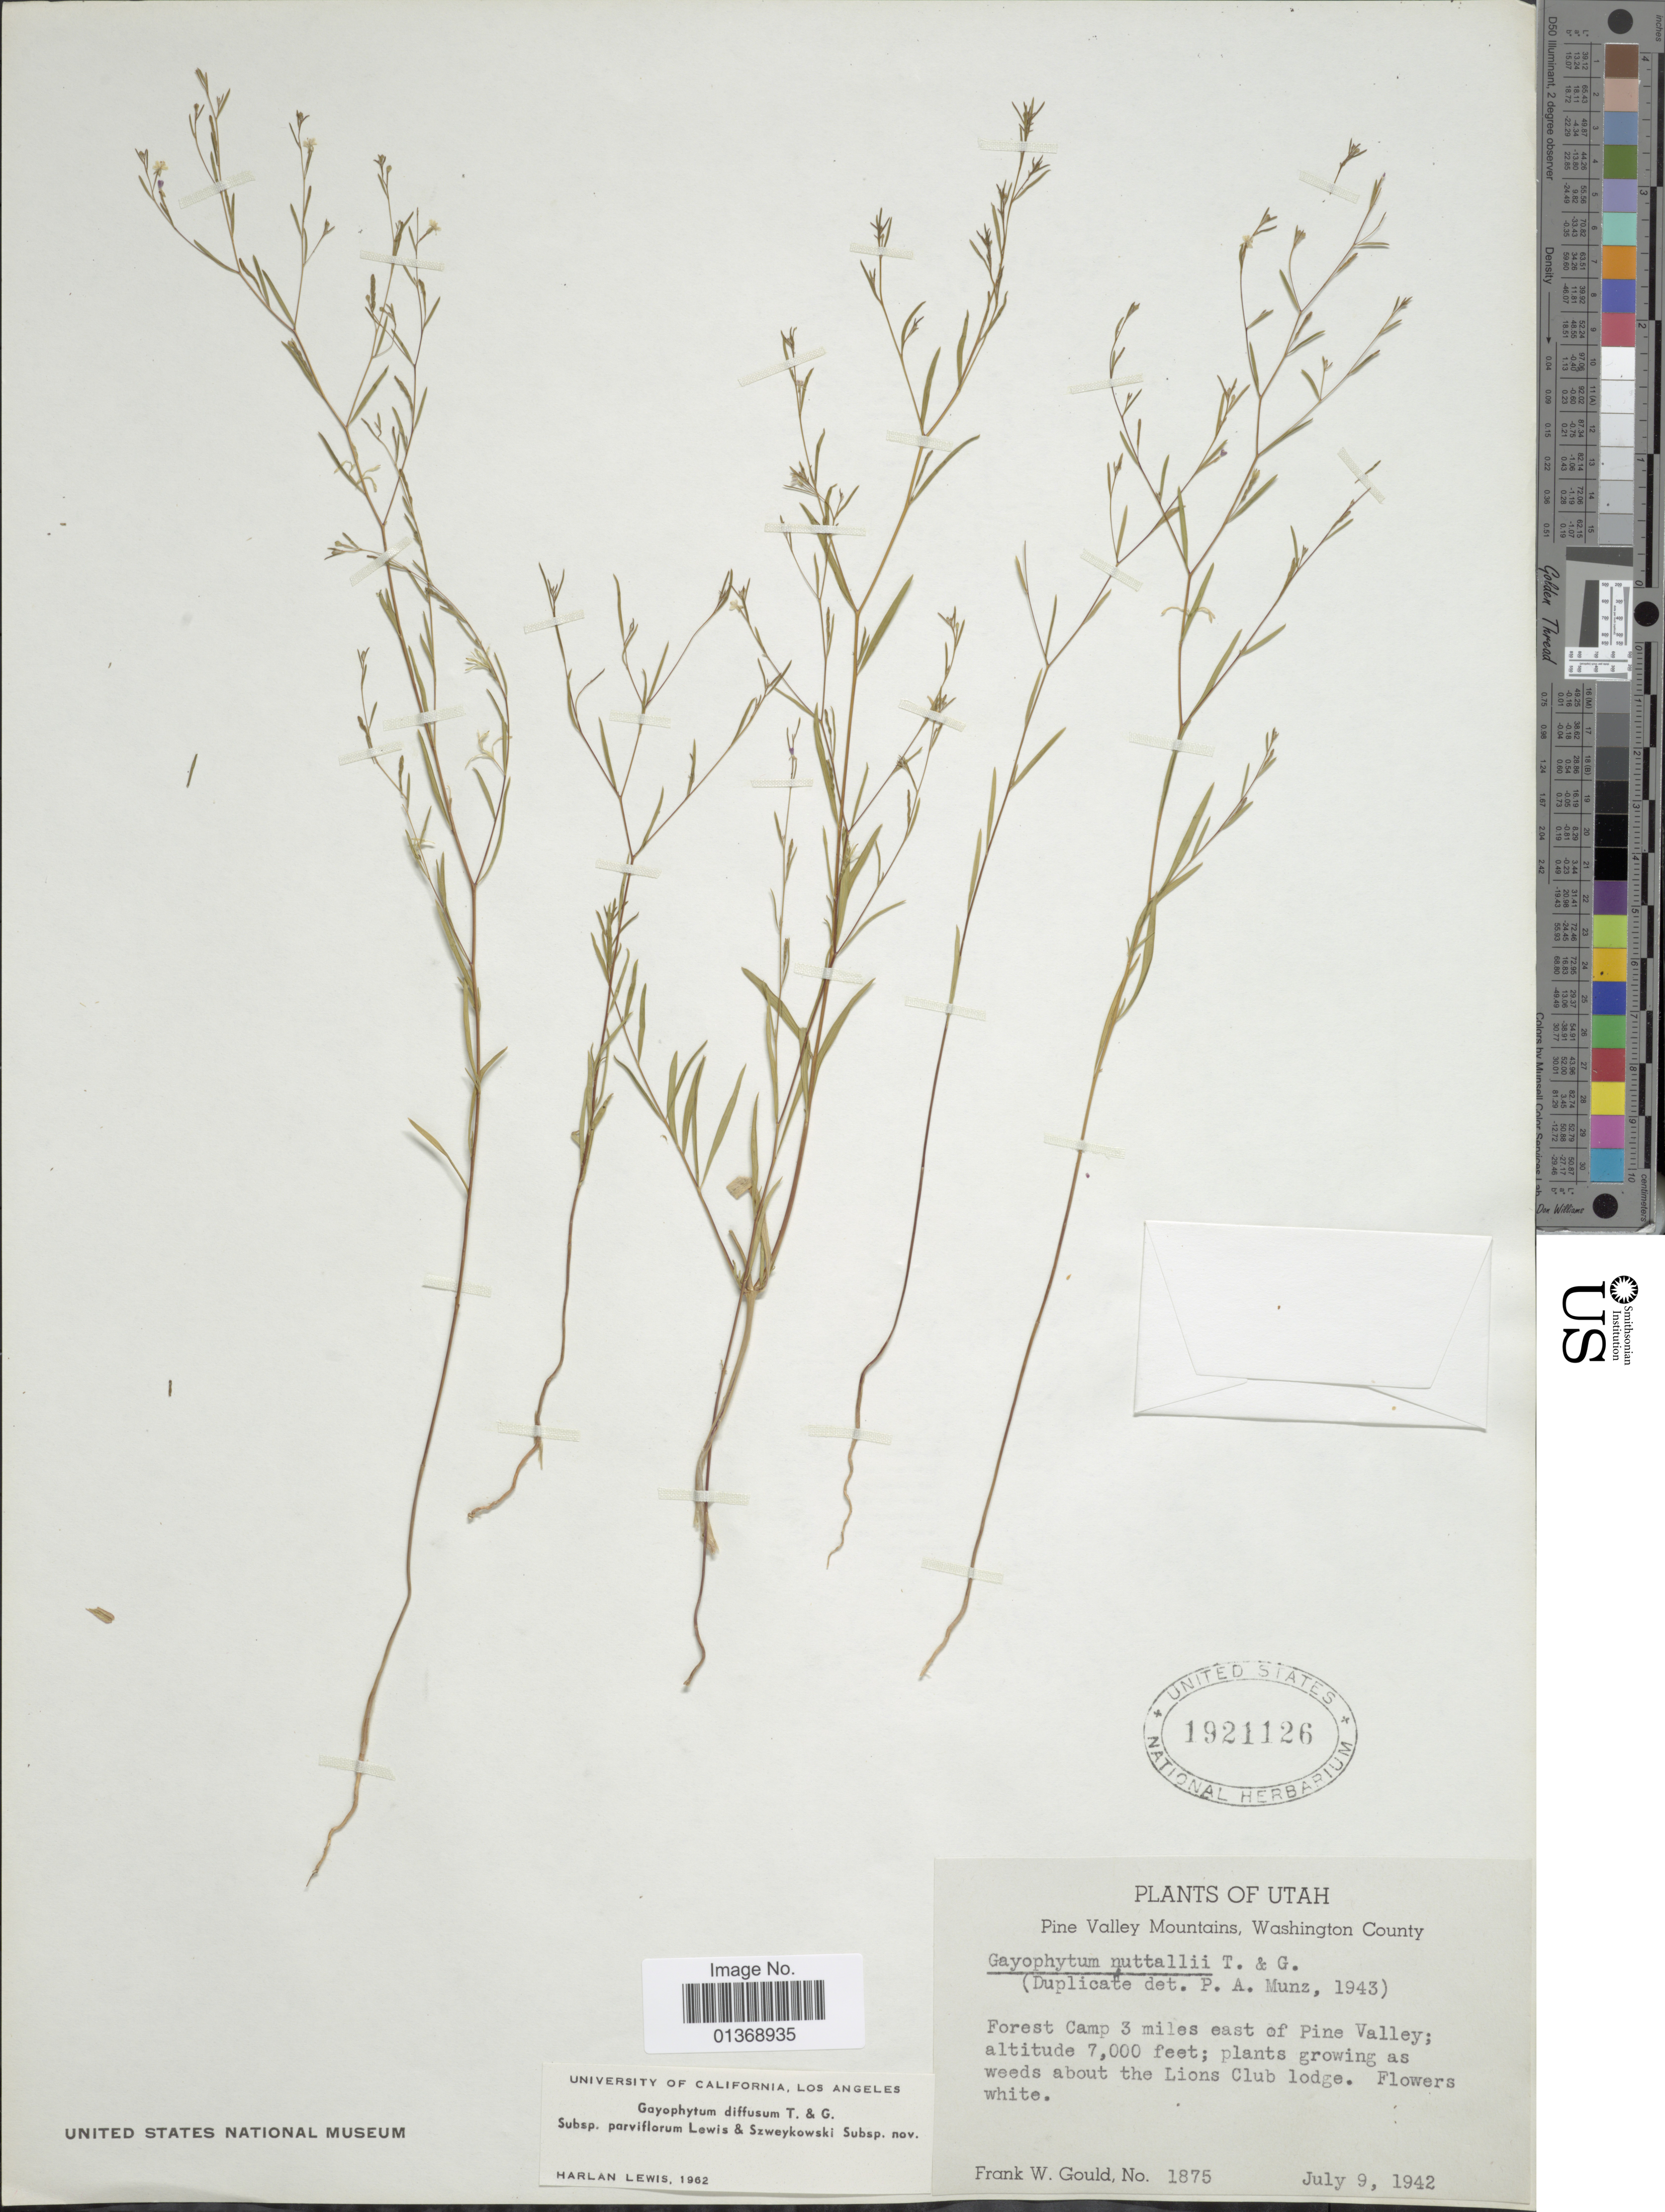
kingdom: Plantae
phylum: Tracheophyta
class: Magnoliopsida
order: Myrtales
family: Onagraceae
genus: Gayophytum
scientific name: Gayophytum diffusum subsp. parviflorum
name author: F. H. Lewis & Szweyk.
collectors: F. W. Gould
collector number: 1875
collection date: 1942-07-09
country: United States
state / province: Utah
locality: Forest Camp 3 miles east of Pine Valley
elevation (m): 2134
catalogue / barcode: US 1921126